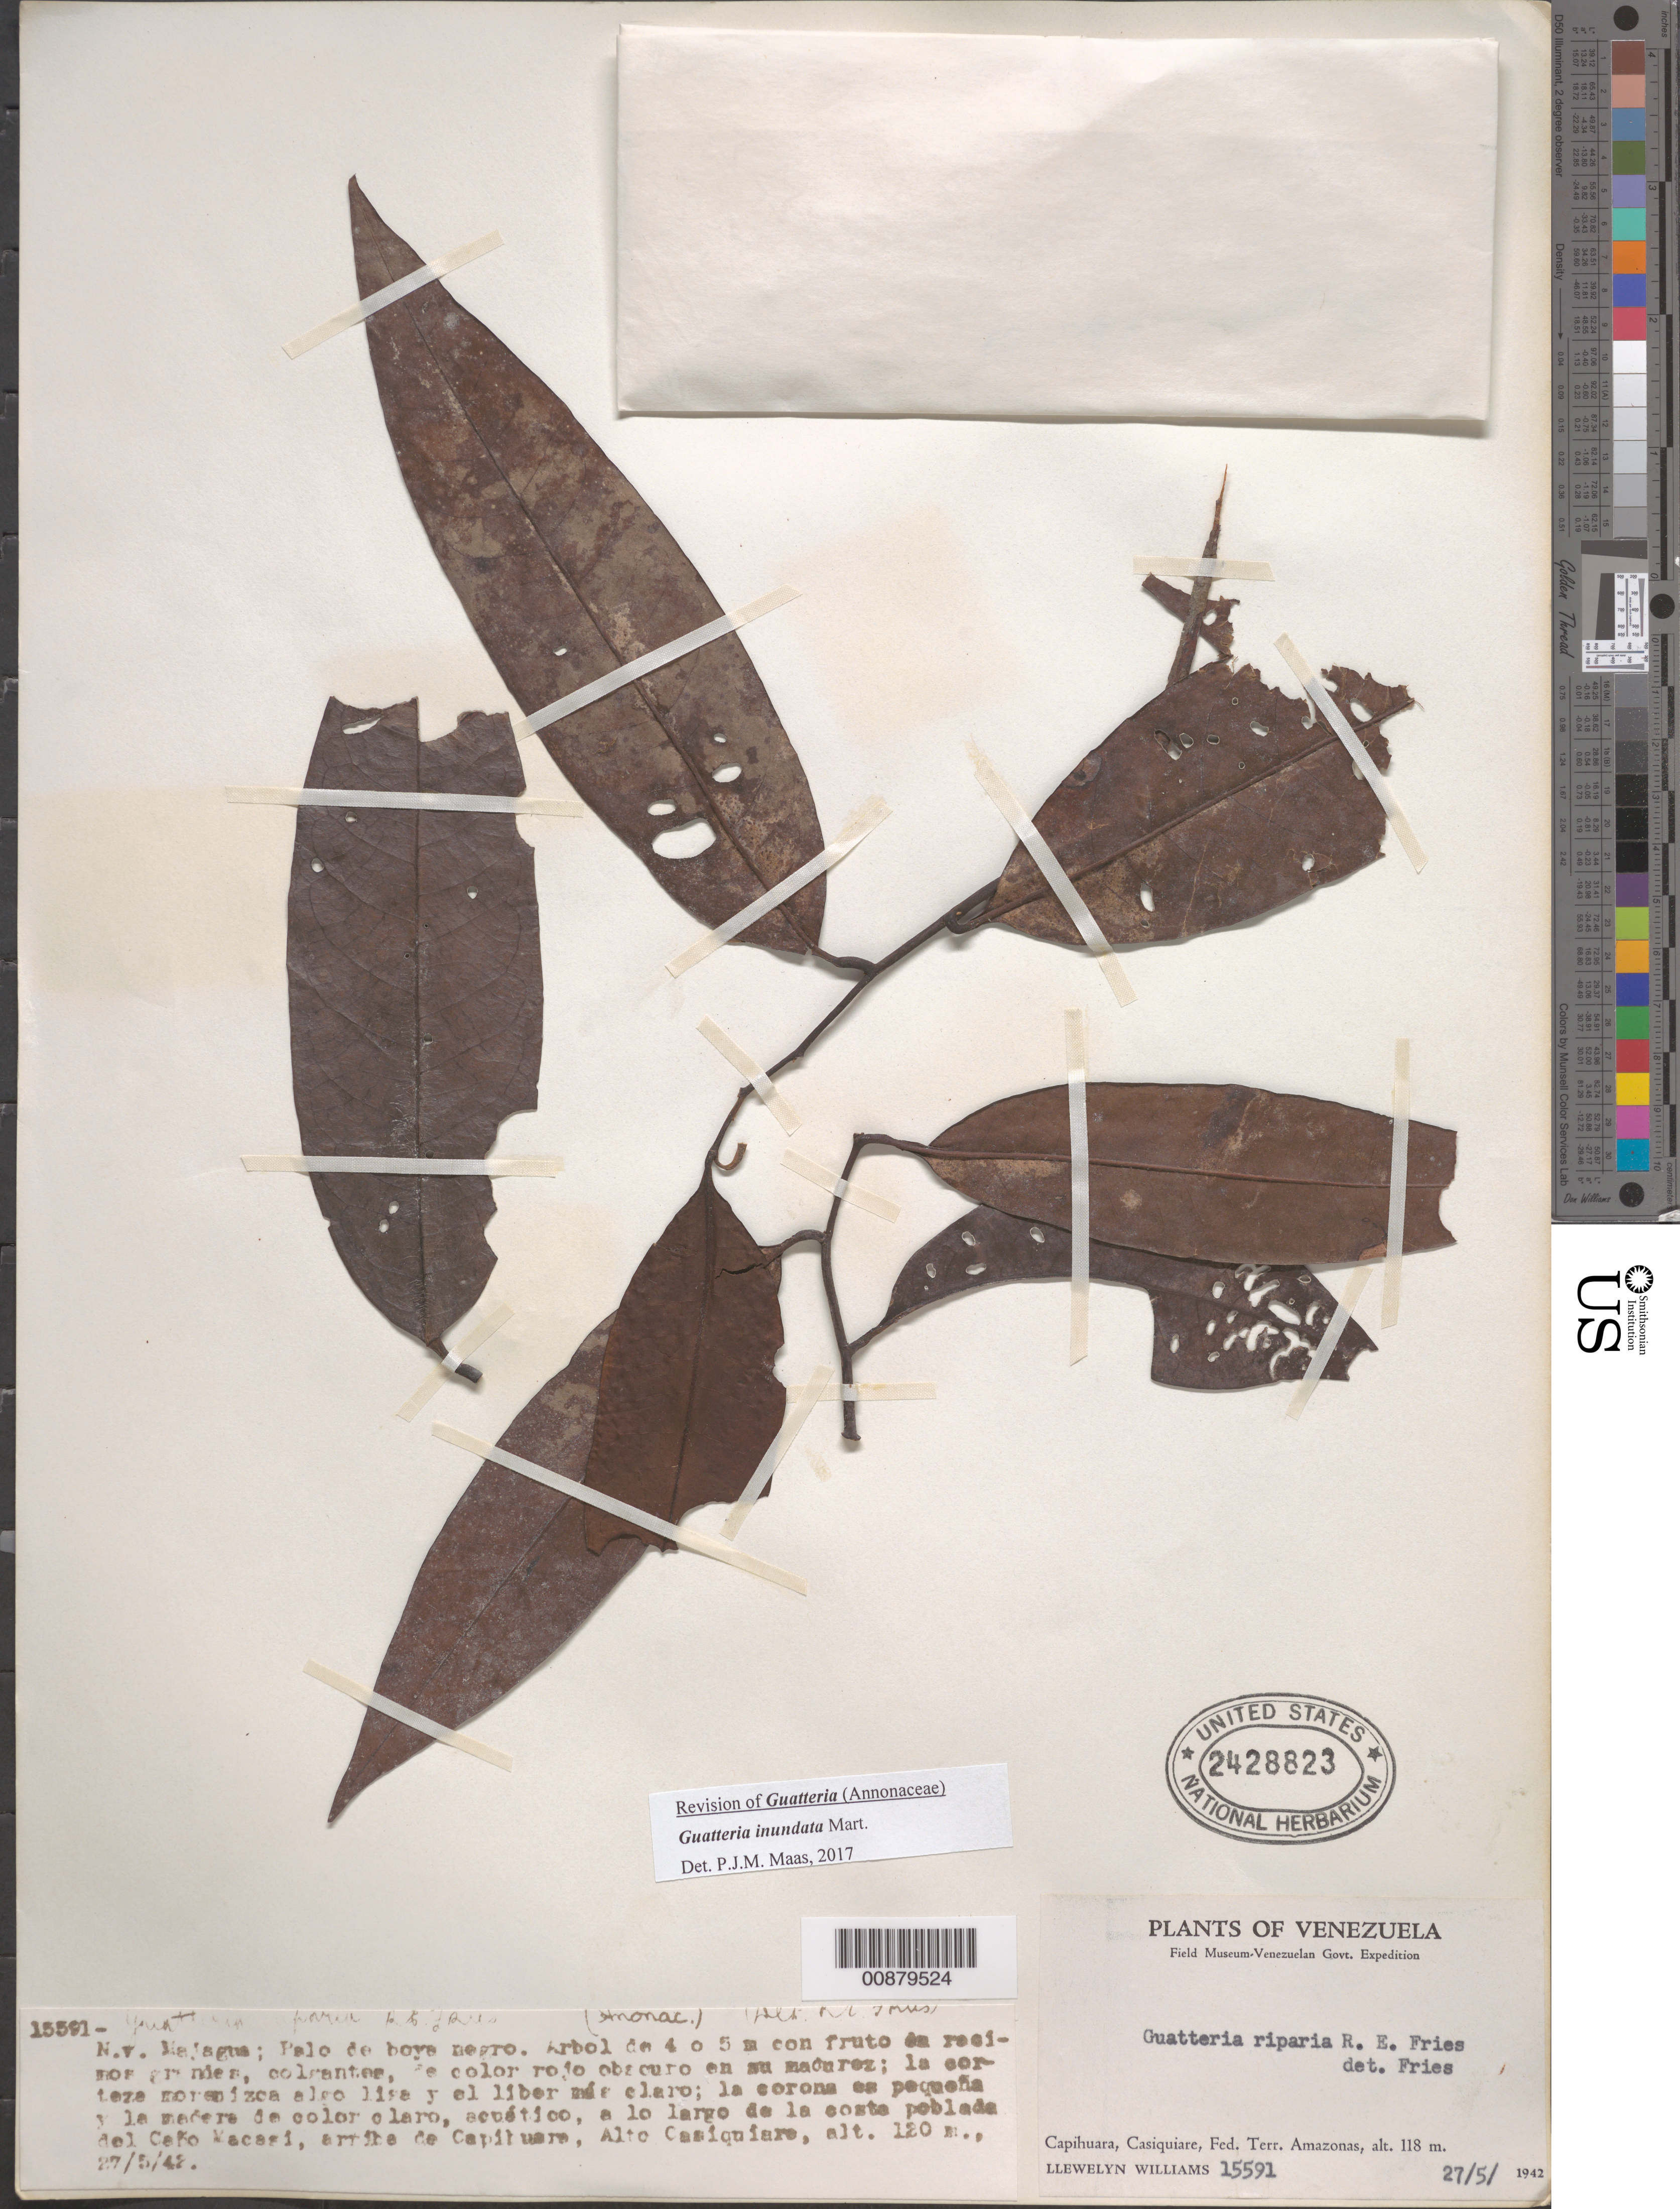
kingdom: Plantae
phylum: Tracheophyta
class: Magnoliopsida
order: Magnoliales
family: Annonaceae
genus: Guatteria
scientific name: Guatteria inundata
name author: Mart.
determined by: Maas, Paul J.; Maas, H.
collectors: Ll. Williams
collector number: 15591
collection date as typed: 27-May-42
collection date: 1942-05-27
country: Venezuela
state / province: Amazonas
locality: Caño Macasí, Capihuara, Alto Casiquiare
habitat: Aquatico a lo largo de la costa poblada del caño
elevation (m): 120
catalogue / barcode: US 2428823